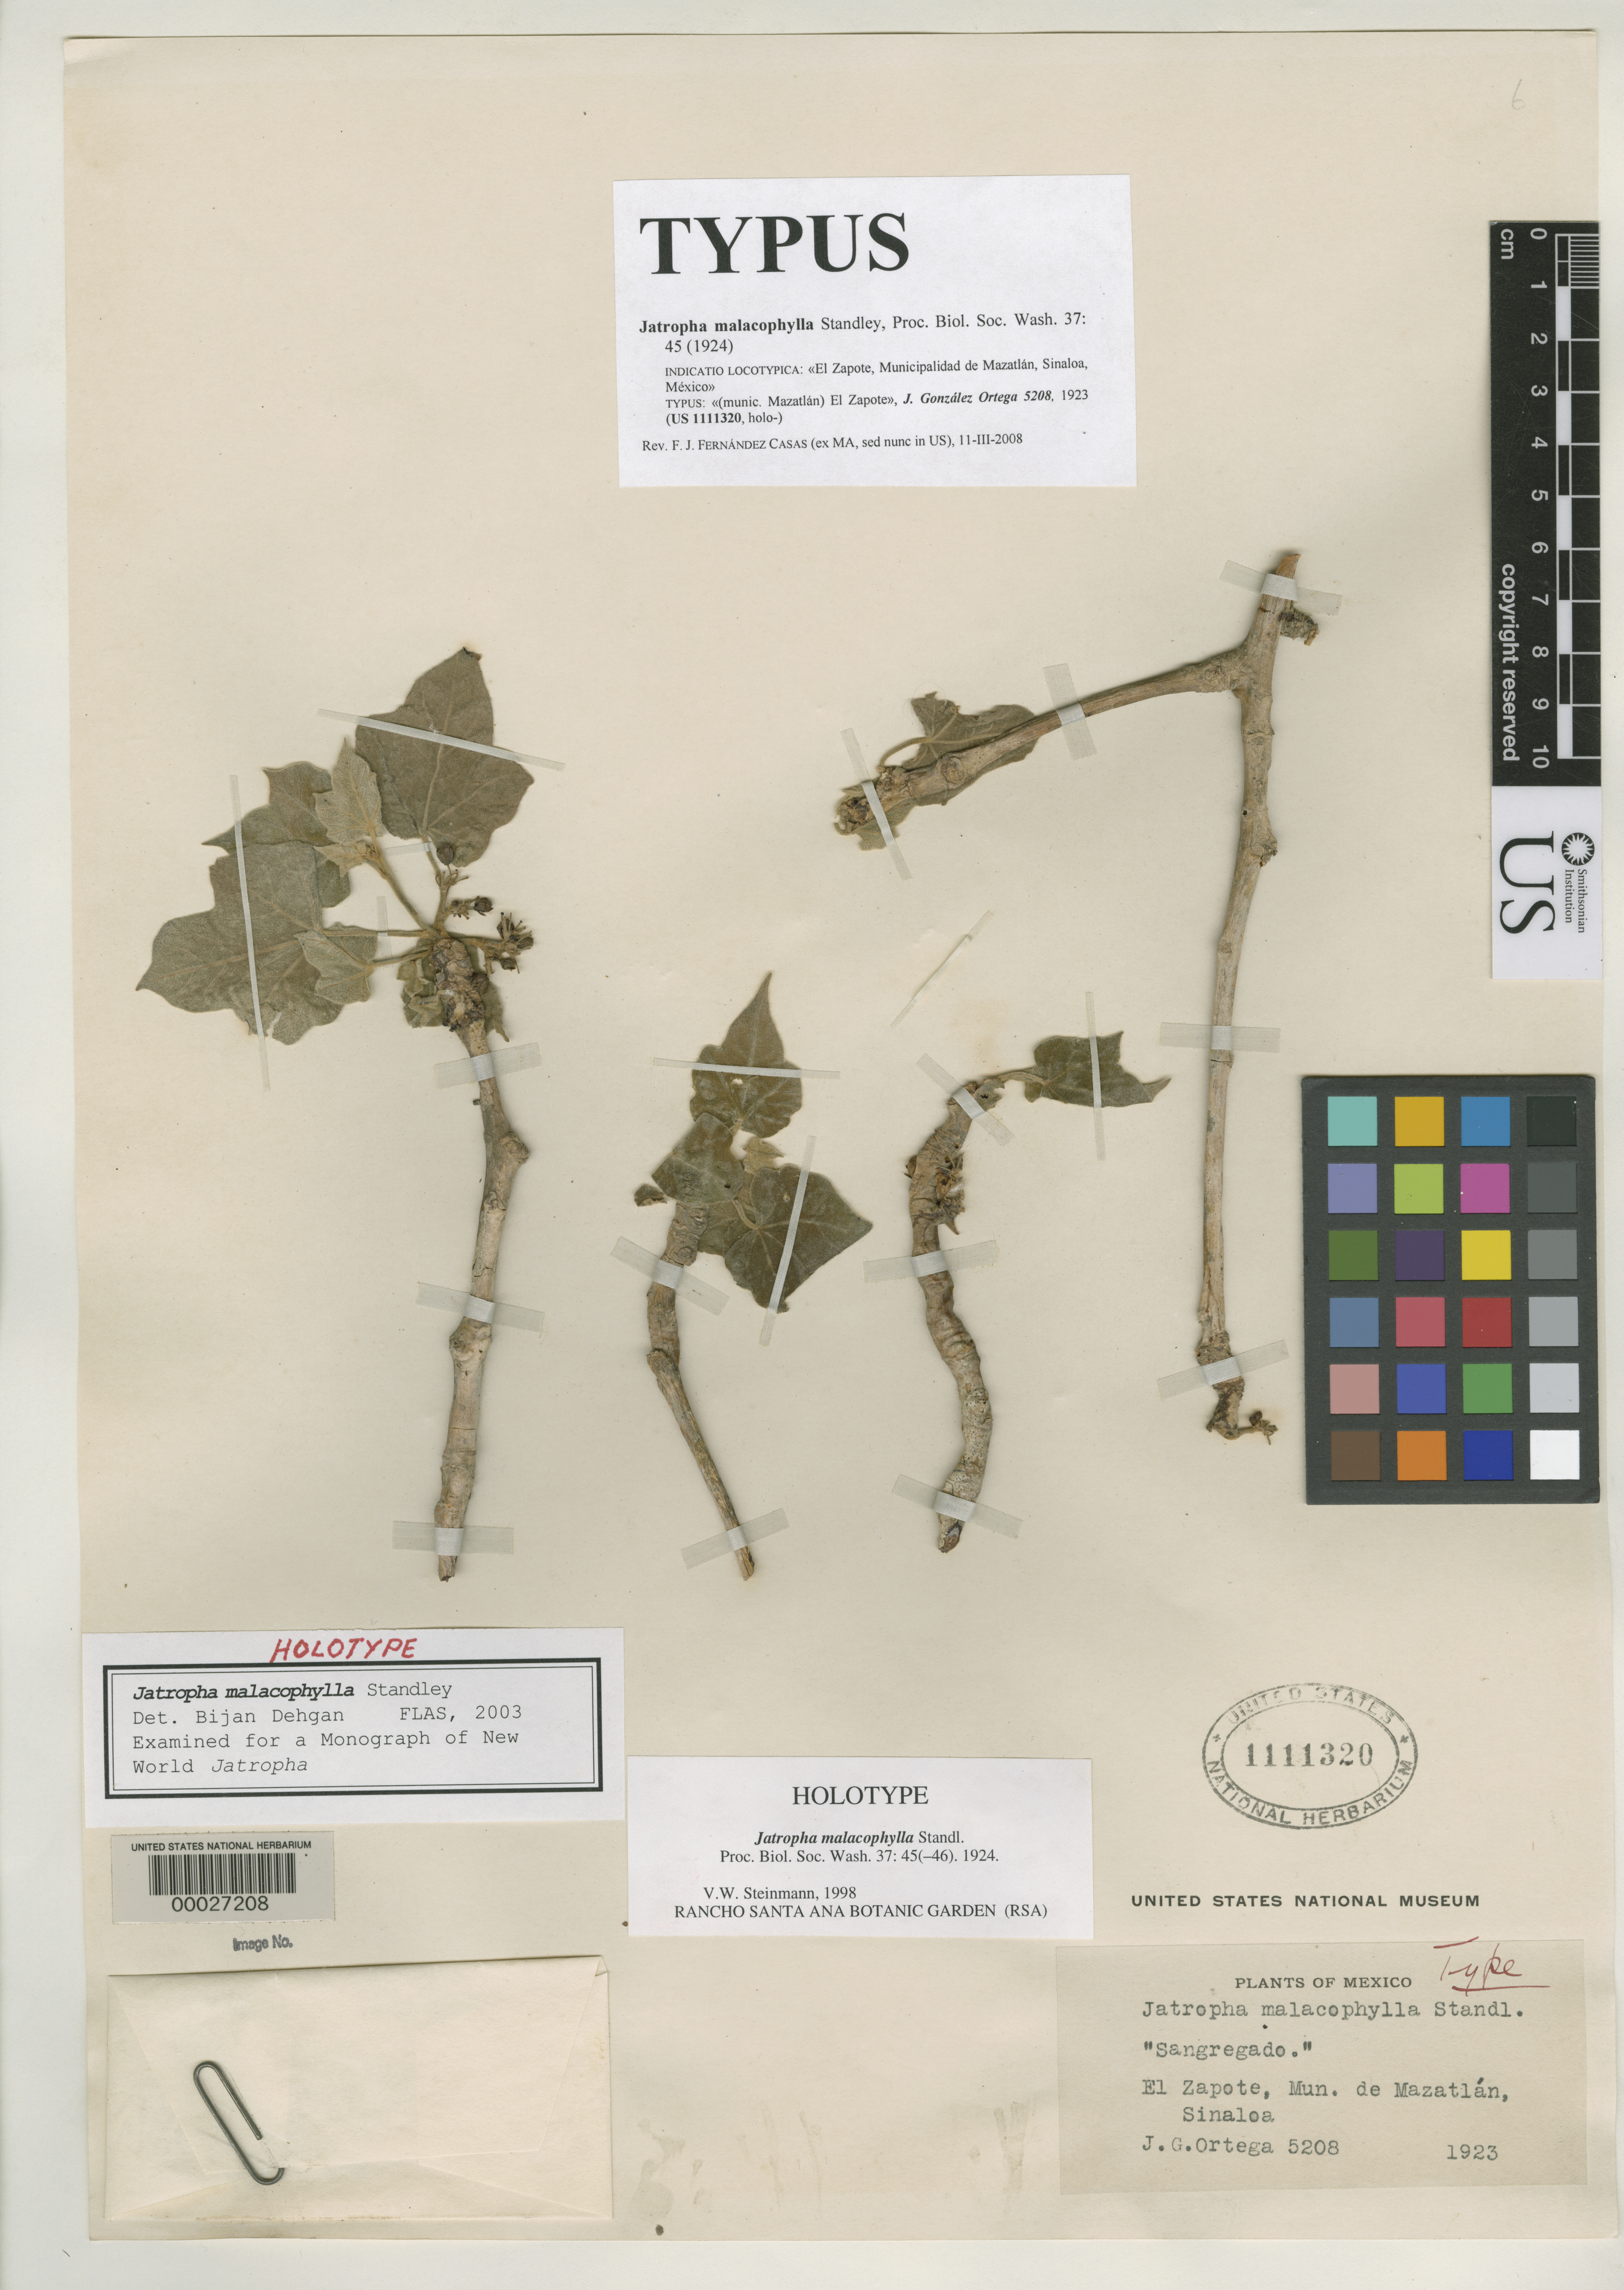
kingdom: Plantae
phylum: Tracheophyta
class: Magnoliopsida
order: Malpighiales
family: Euphorbiaceae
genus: Jatropha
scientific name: Jatropha malacophylla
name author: Standl.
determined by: Dehgan, B.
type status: Holotype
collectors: J. Ortega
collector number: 5208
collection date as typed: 1923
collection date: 1923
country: Mexico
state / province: Sinaloa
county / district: Mazatlan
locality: El Zapote, Mun. de Mazatlán, Sinaloa.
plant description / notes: Cited 1997 by Steinmann & Felger, Aliso 16: 59.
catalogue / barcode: US 1111320